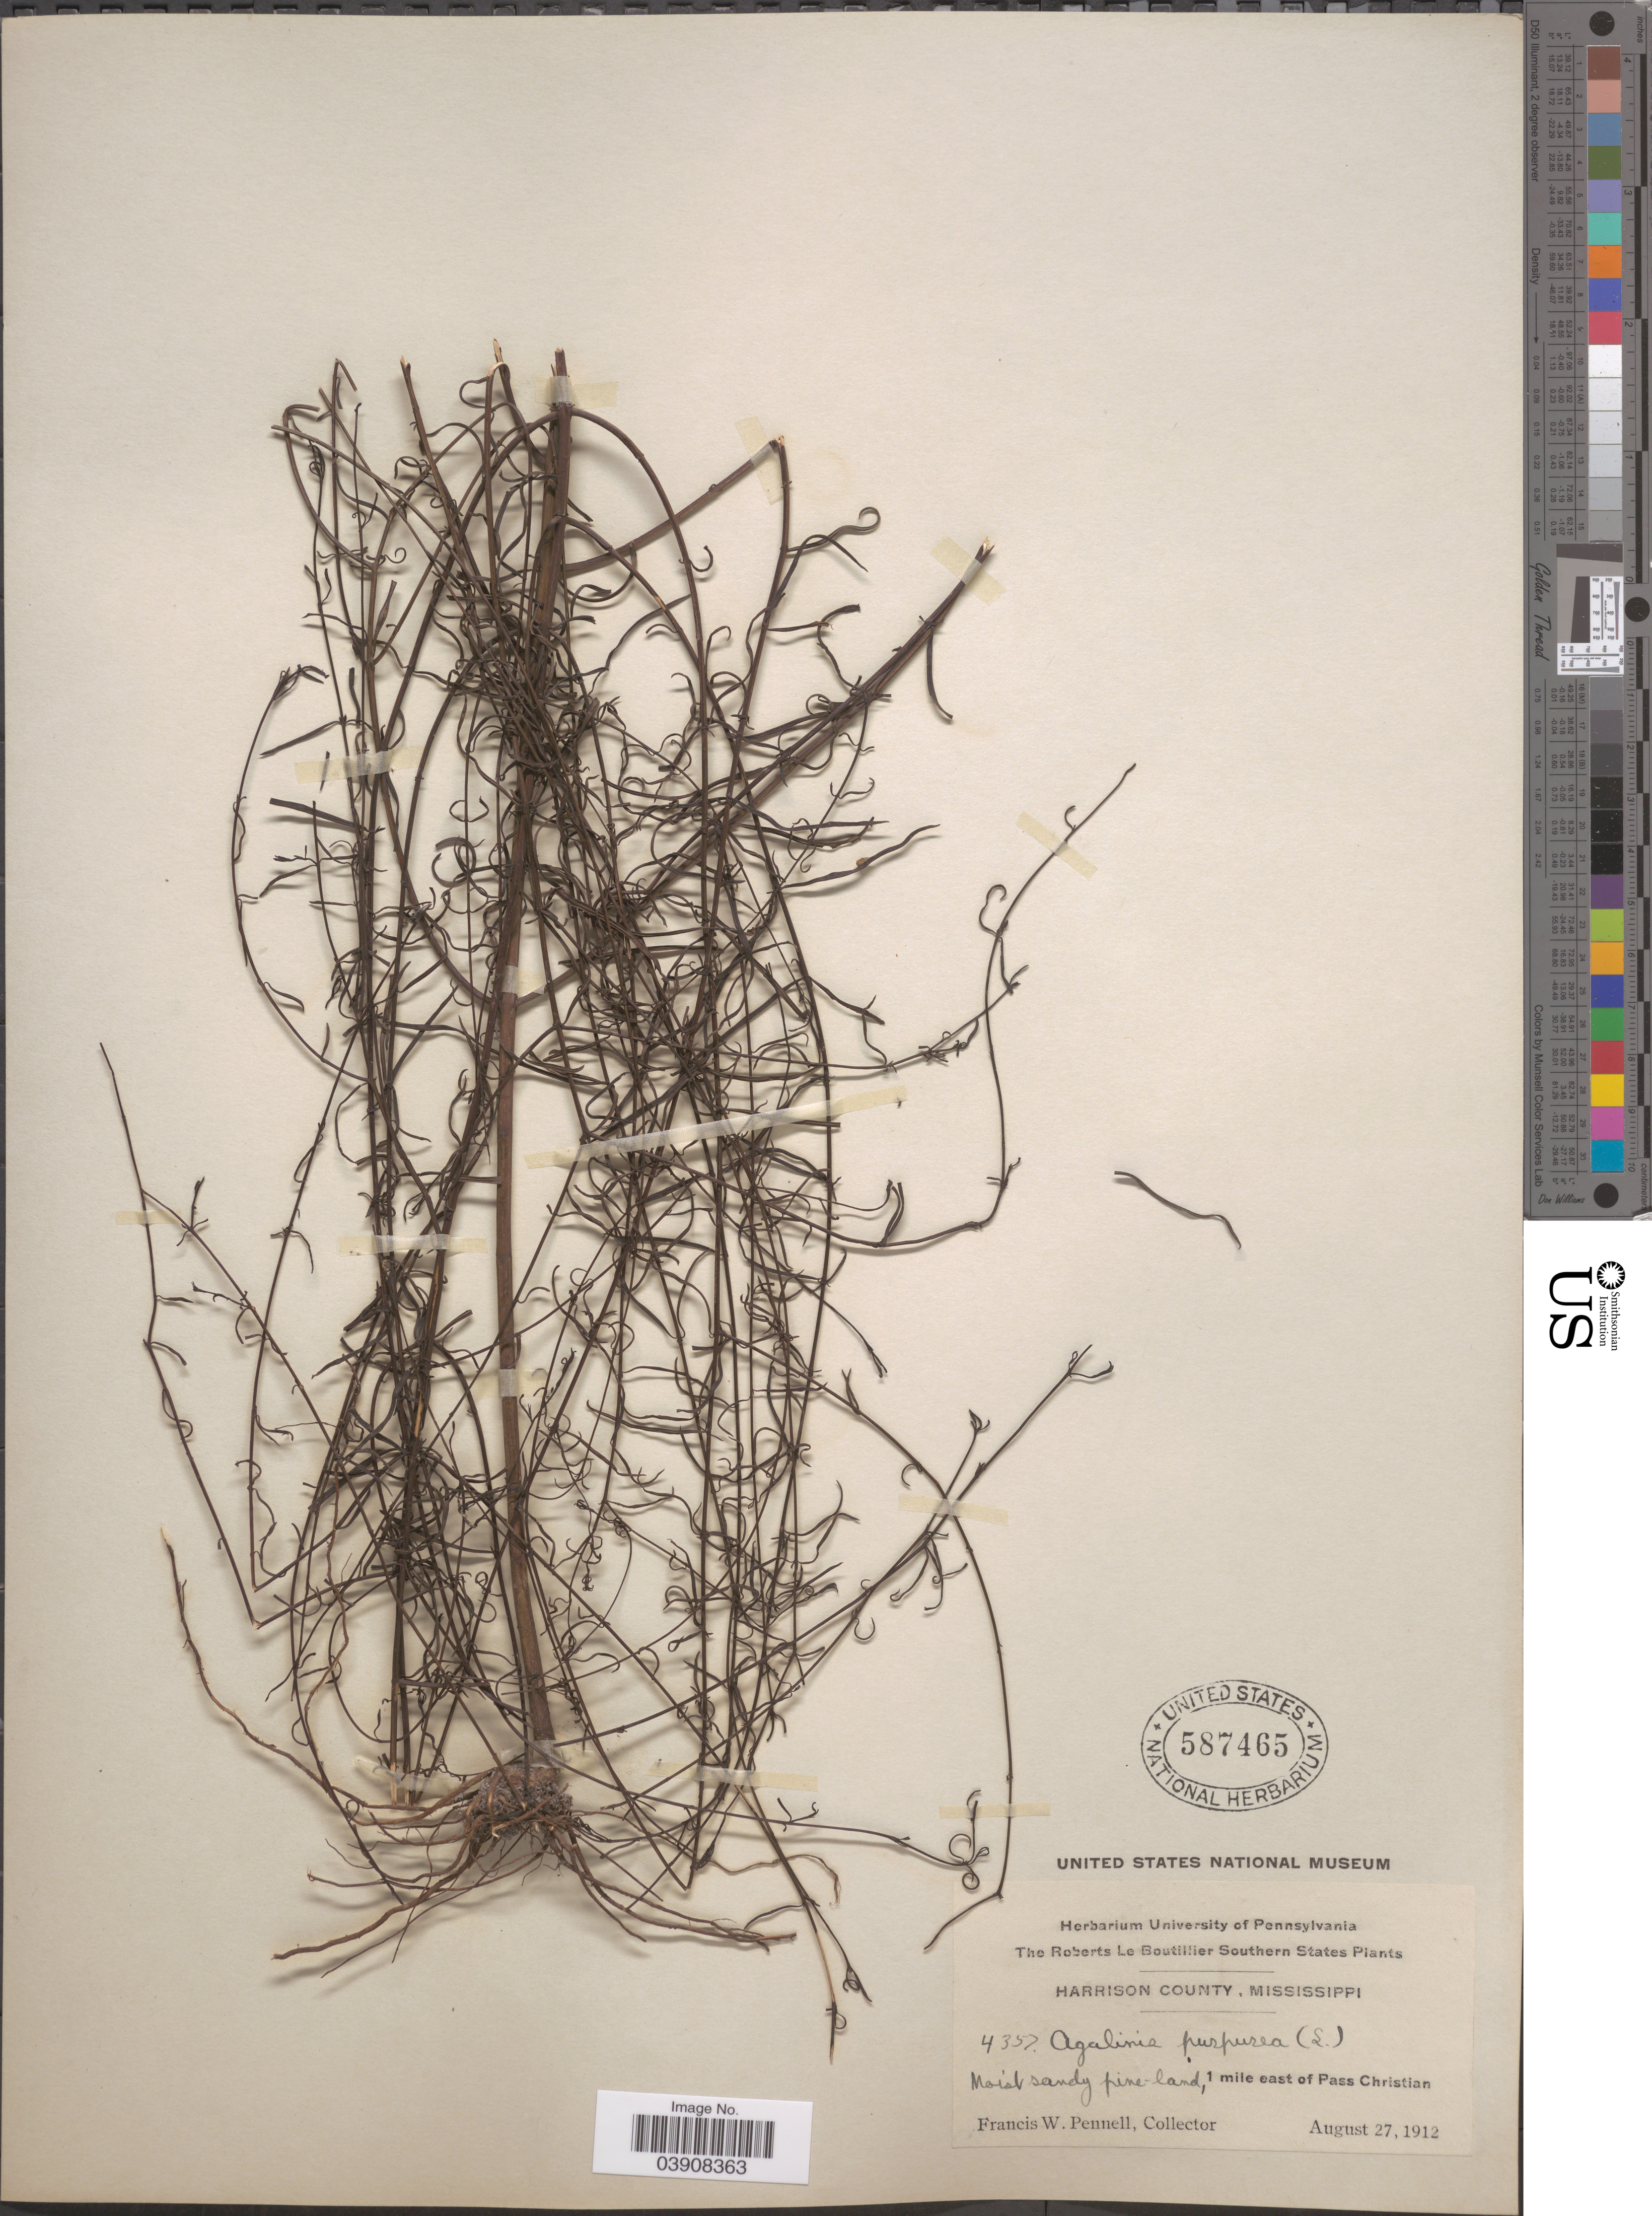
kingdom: Plantae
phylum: Tracheophyta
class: Magnoliopsida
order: Lamiales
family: Orobanchaceae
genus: Agalinis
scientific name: Agalinis purpurea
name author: (L.) Pennell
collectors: F. W. Pennell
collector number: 4357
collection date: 1912-08-27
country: United States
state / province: Mississippi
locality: Southern States. Harrison County. 1 mile east of Pass Christian.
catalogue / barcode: US 587465